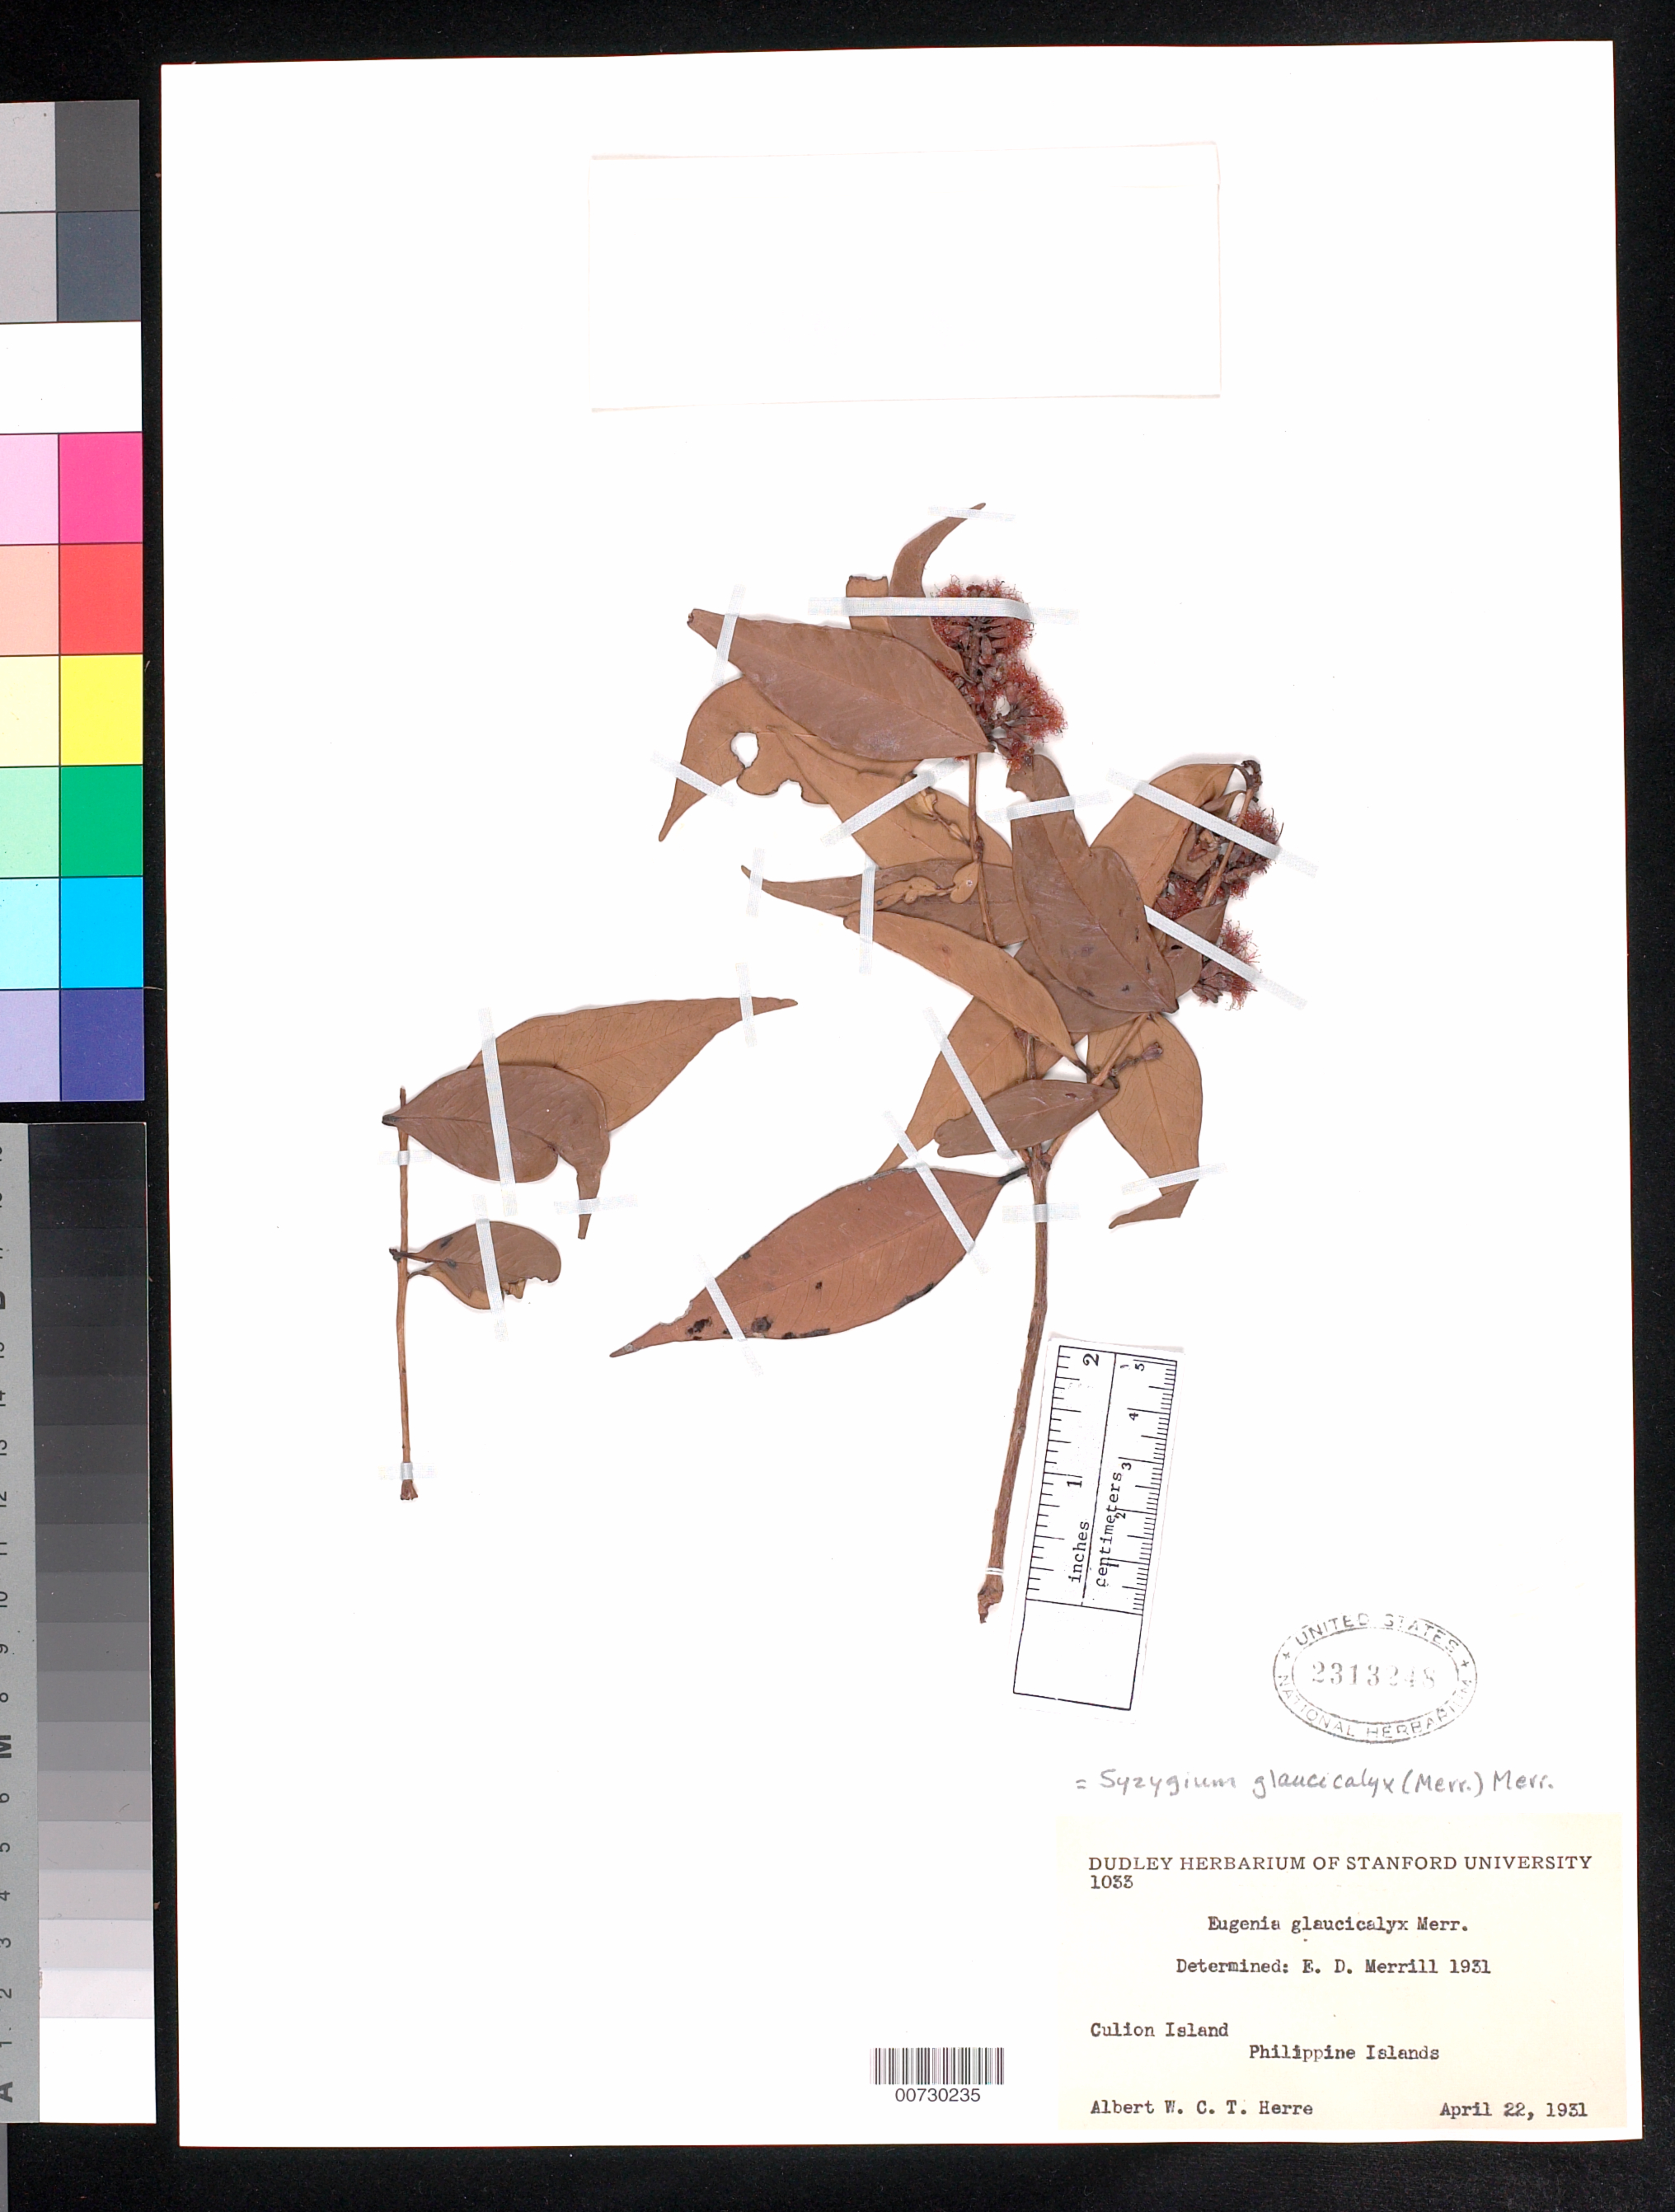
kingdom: Plantae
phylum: Tracheophyta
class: Magnoliopsida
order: Myrtales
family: Myrtaceae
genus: Syzygium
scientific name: Syzygium glaucicalyx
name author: (Merr.) Merr.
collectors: A. W. Herre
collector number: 1033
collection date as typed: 22 Apr 1931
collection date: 1931-04-22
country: Philippines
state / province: Mimaropa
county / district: Palawan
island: Culion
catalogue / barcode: US 2313248